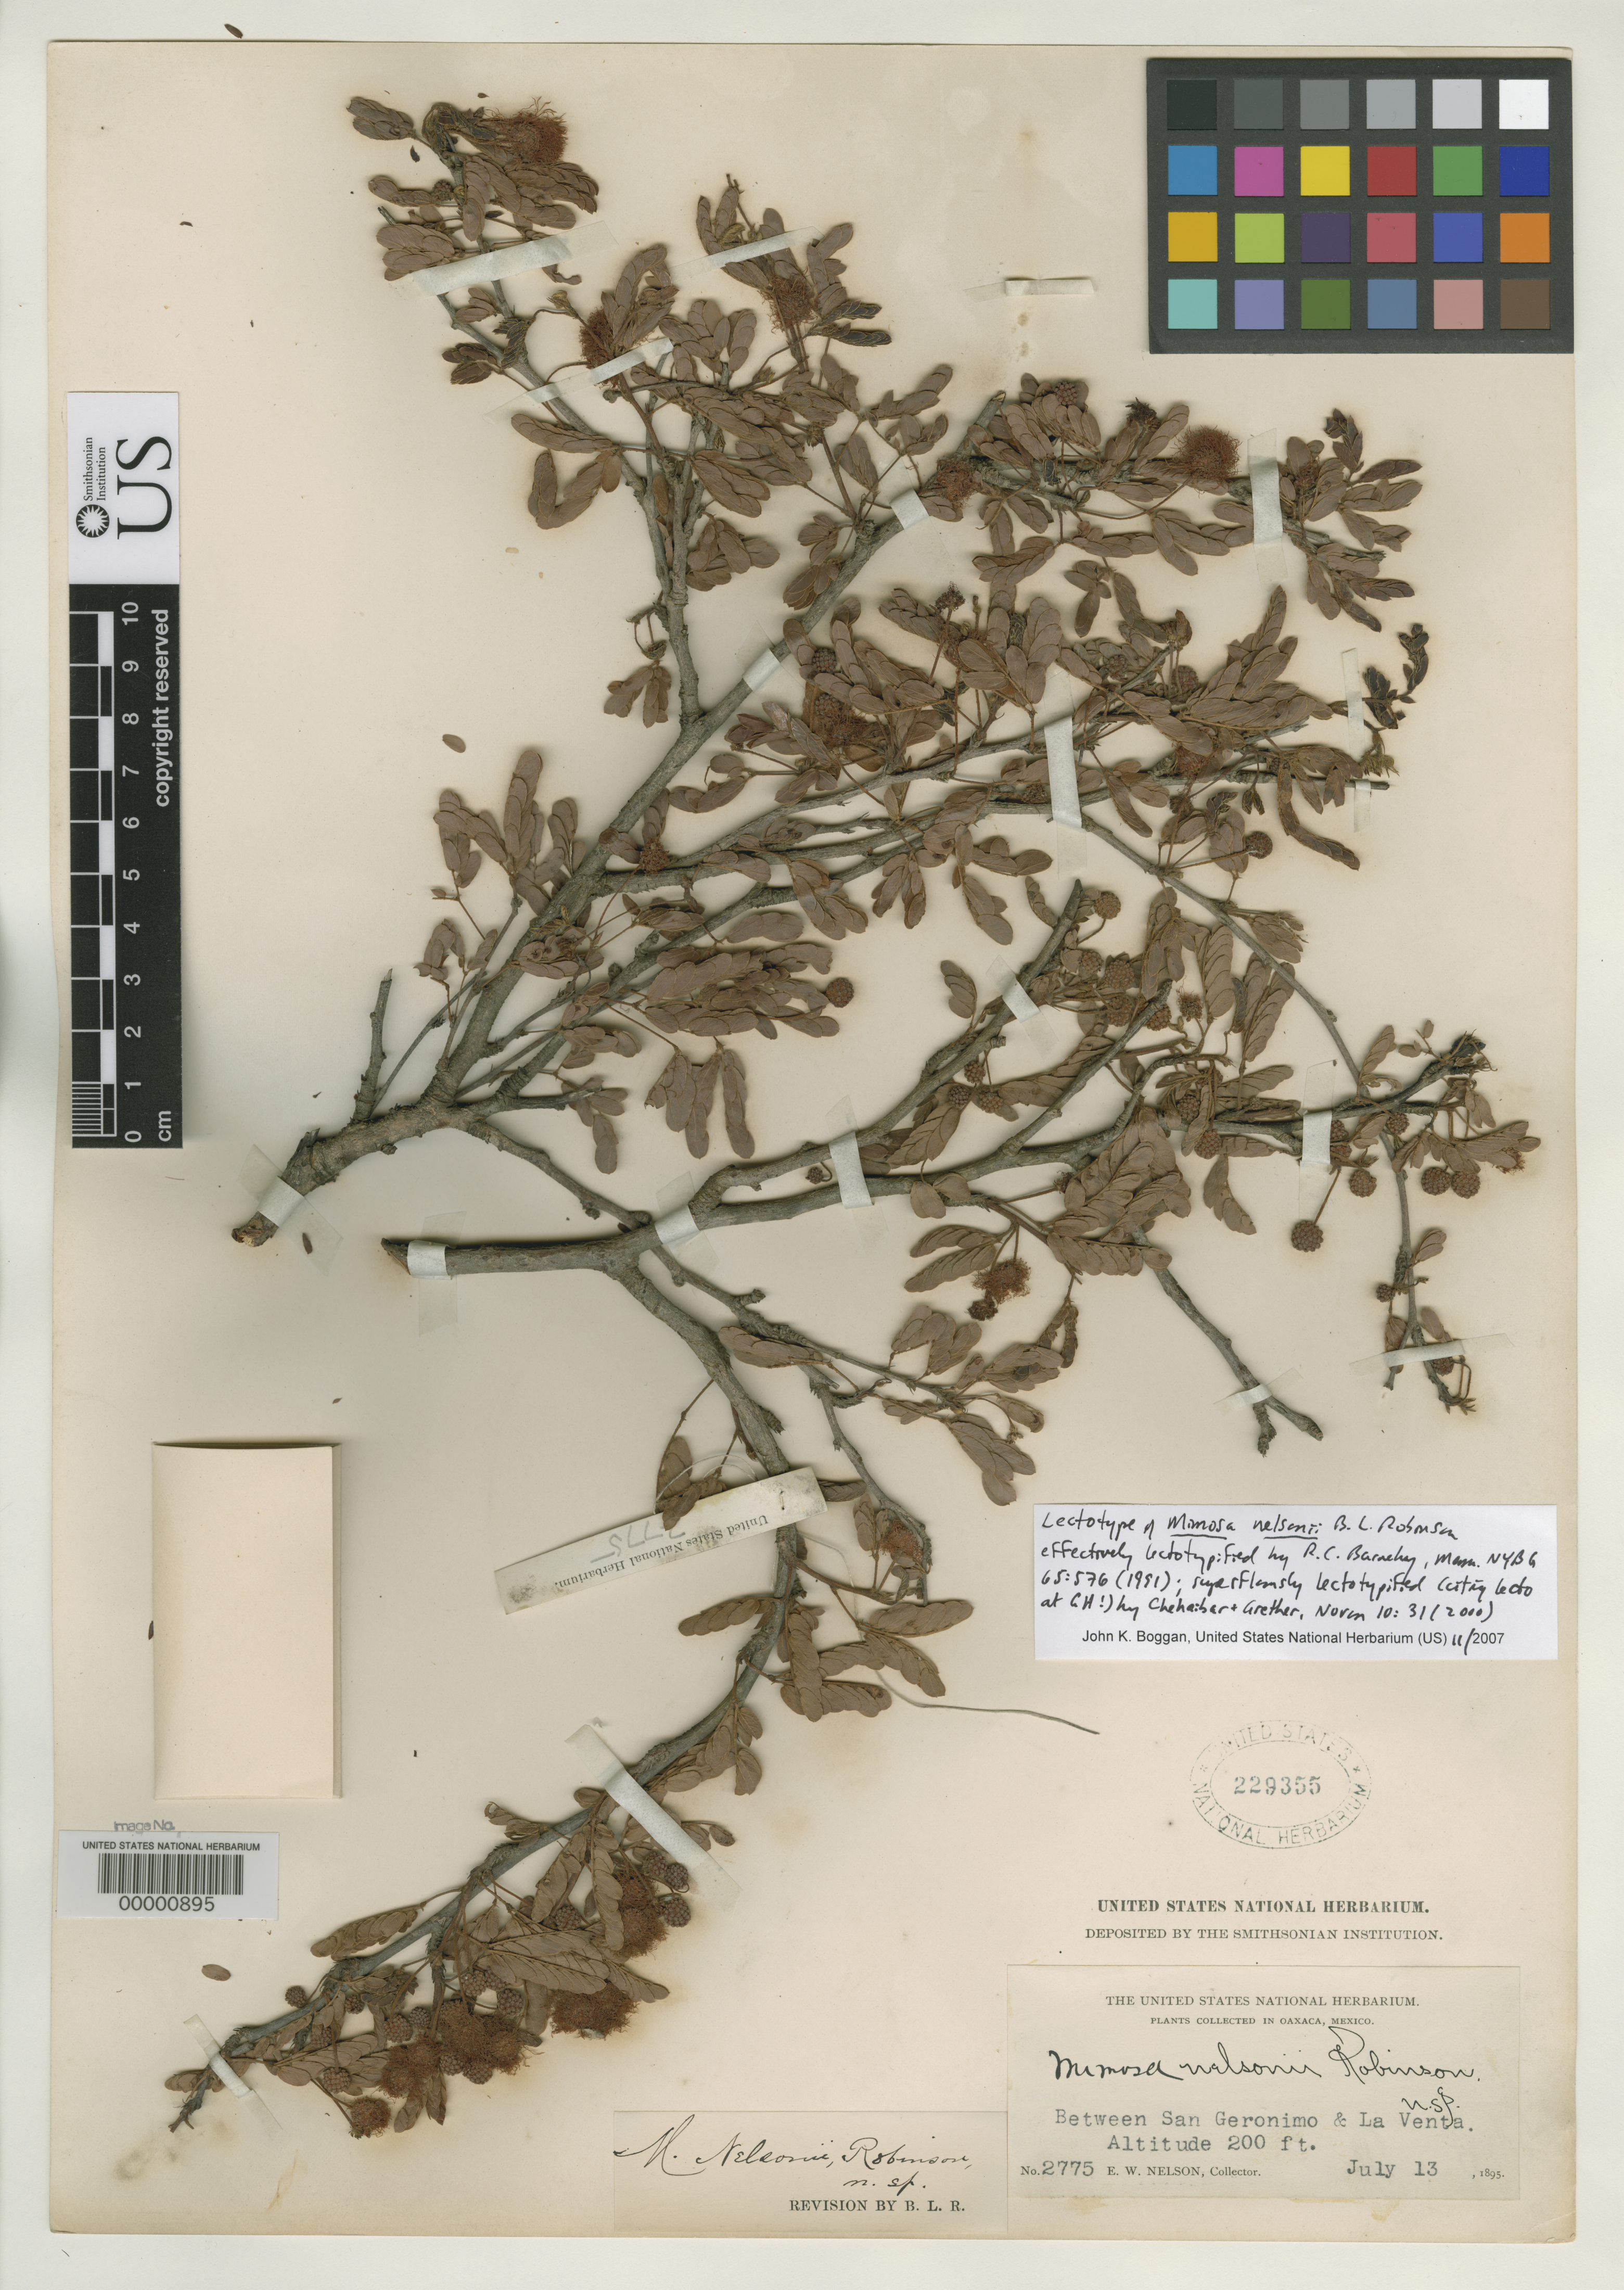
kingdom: Plantae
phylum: Tracheophyta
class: Magnoliopsida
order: Fabales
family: Fabaceae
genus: Mimosa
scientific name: Mimosa nelsonii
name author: B.L. Rob.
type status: Lectotype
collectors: E. W. Nelson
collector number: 2775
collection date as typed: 13 Jul 1895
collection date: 1895-07-13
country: Mexico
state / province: Oaxaca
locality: Between San Geronimo and La Venta.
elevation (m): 61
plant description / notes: Currently accepted name as cited by Chehaibar & Grether, Novon 10: 31 (2000).; US sheet effectively designated as lectotype [cited as "holotype"] by Barneby (1991); superfluously lectotypified (citing lectotype at GH!) by Chehaibar & Grether, Novon 10: 31 (2000).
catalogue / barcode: US 229355